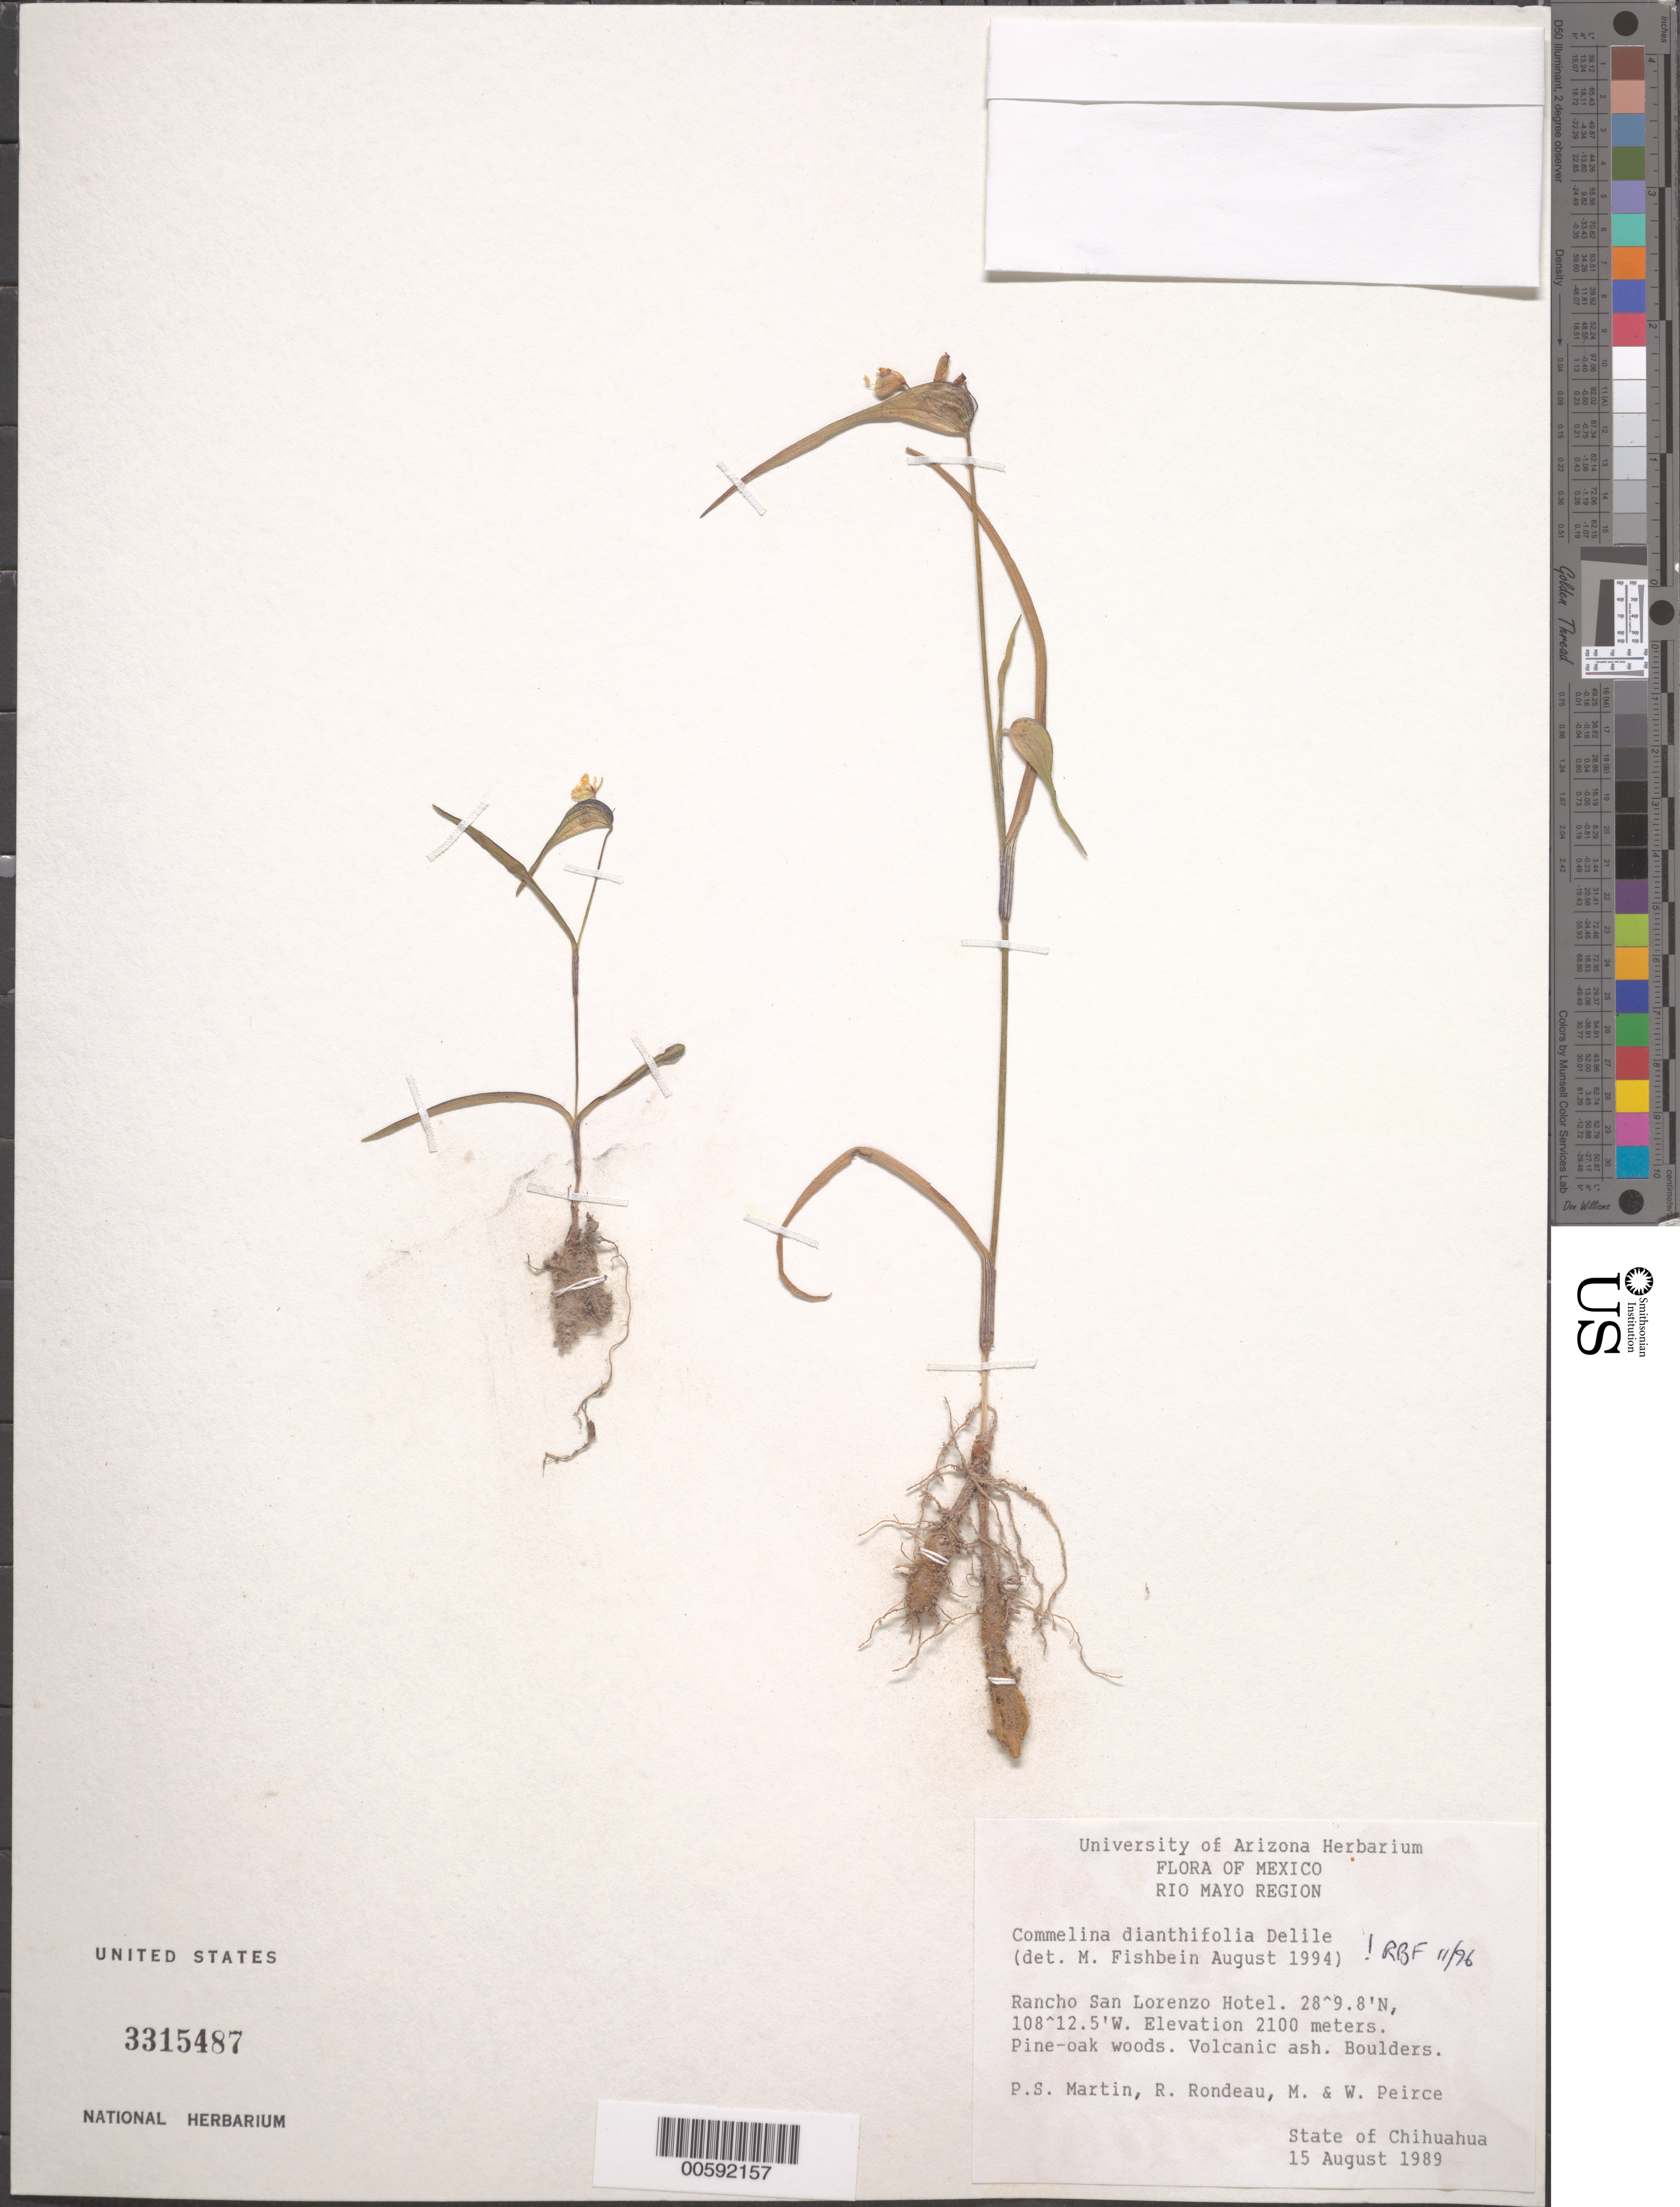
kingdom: Plantae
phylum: Tracheophyta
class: Liliopsida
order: Commelinales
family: Commelinaceae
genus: Commelina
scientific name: Commelina dianthifolia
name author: Redouté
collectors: P. S. Martin, R. Rondeau, M. Peirce & W. Peirce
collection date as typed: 15 Aug 1989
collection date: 1989-08-15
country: Mexico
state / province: Chihuahua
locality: Rio Mayo region, Rancho San Lorenzo Hotel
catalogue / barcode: US 3315487